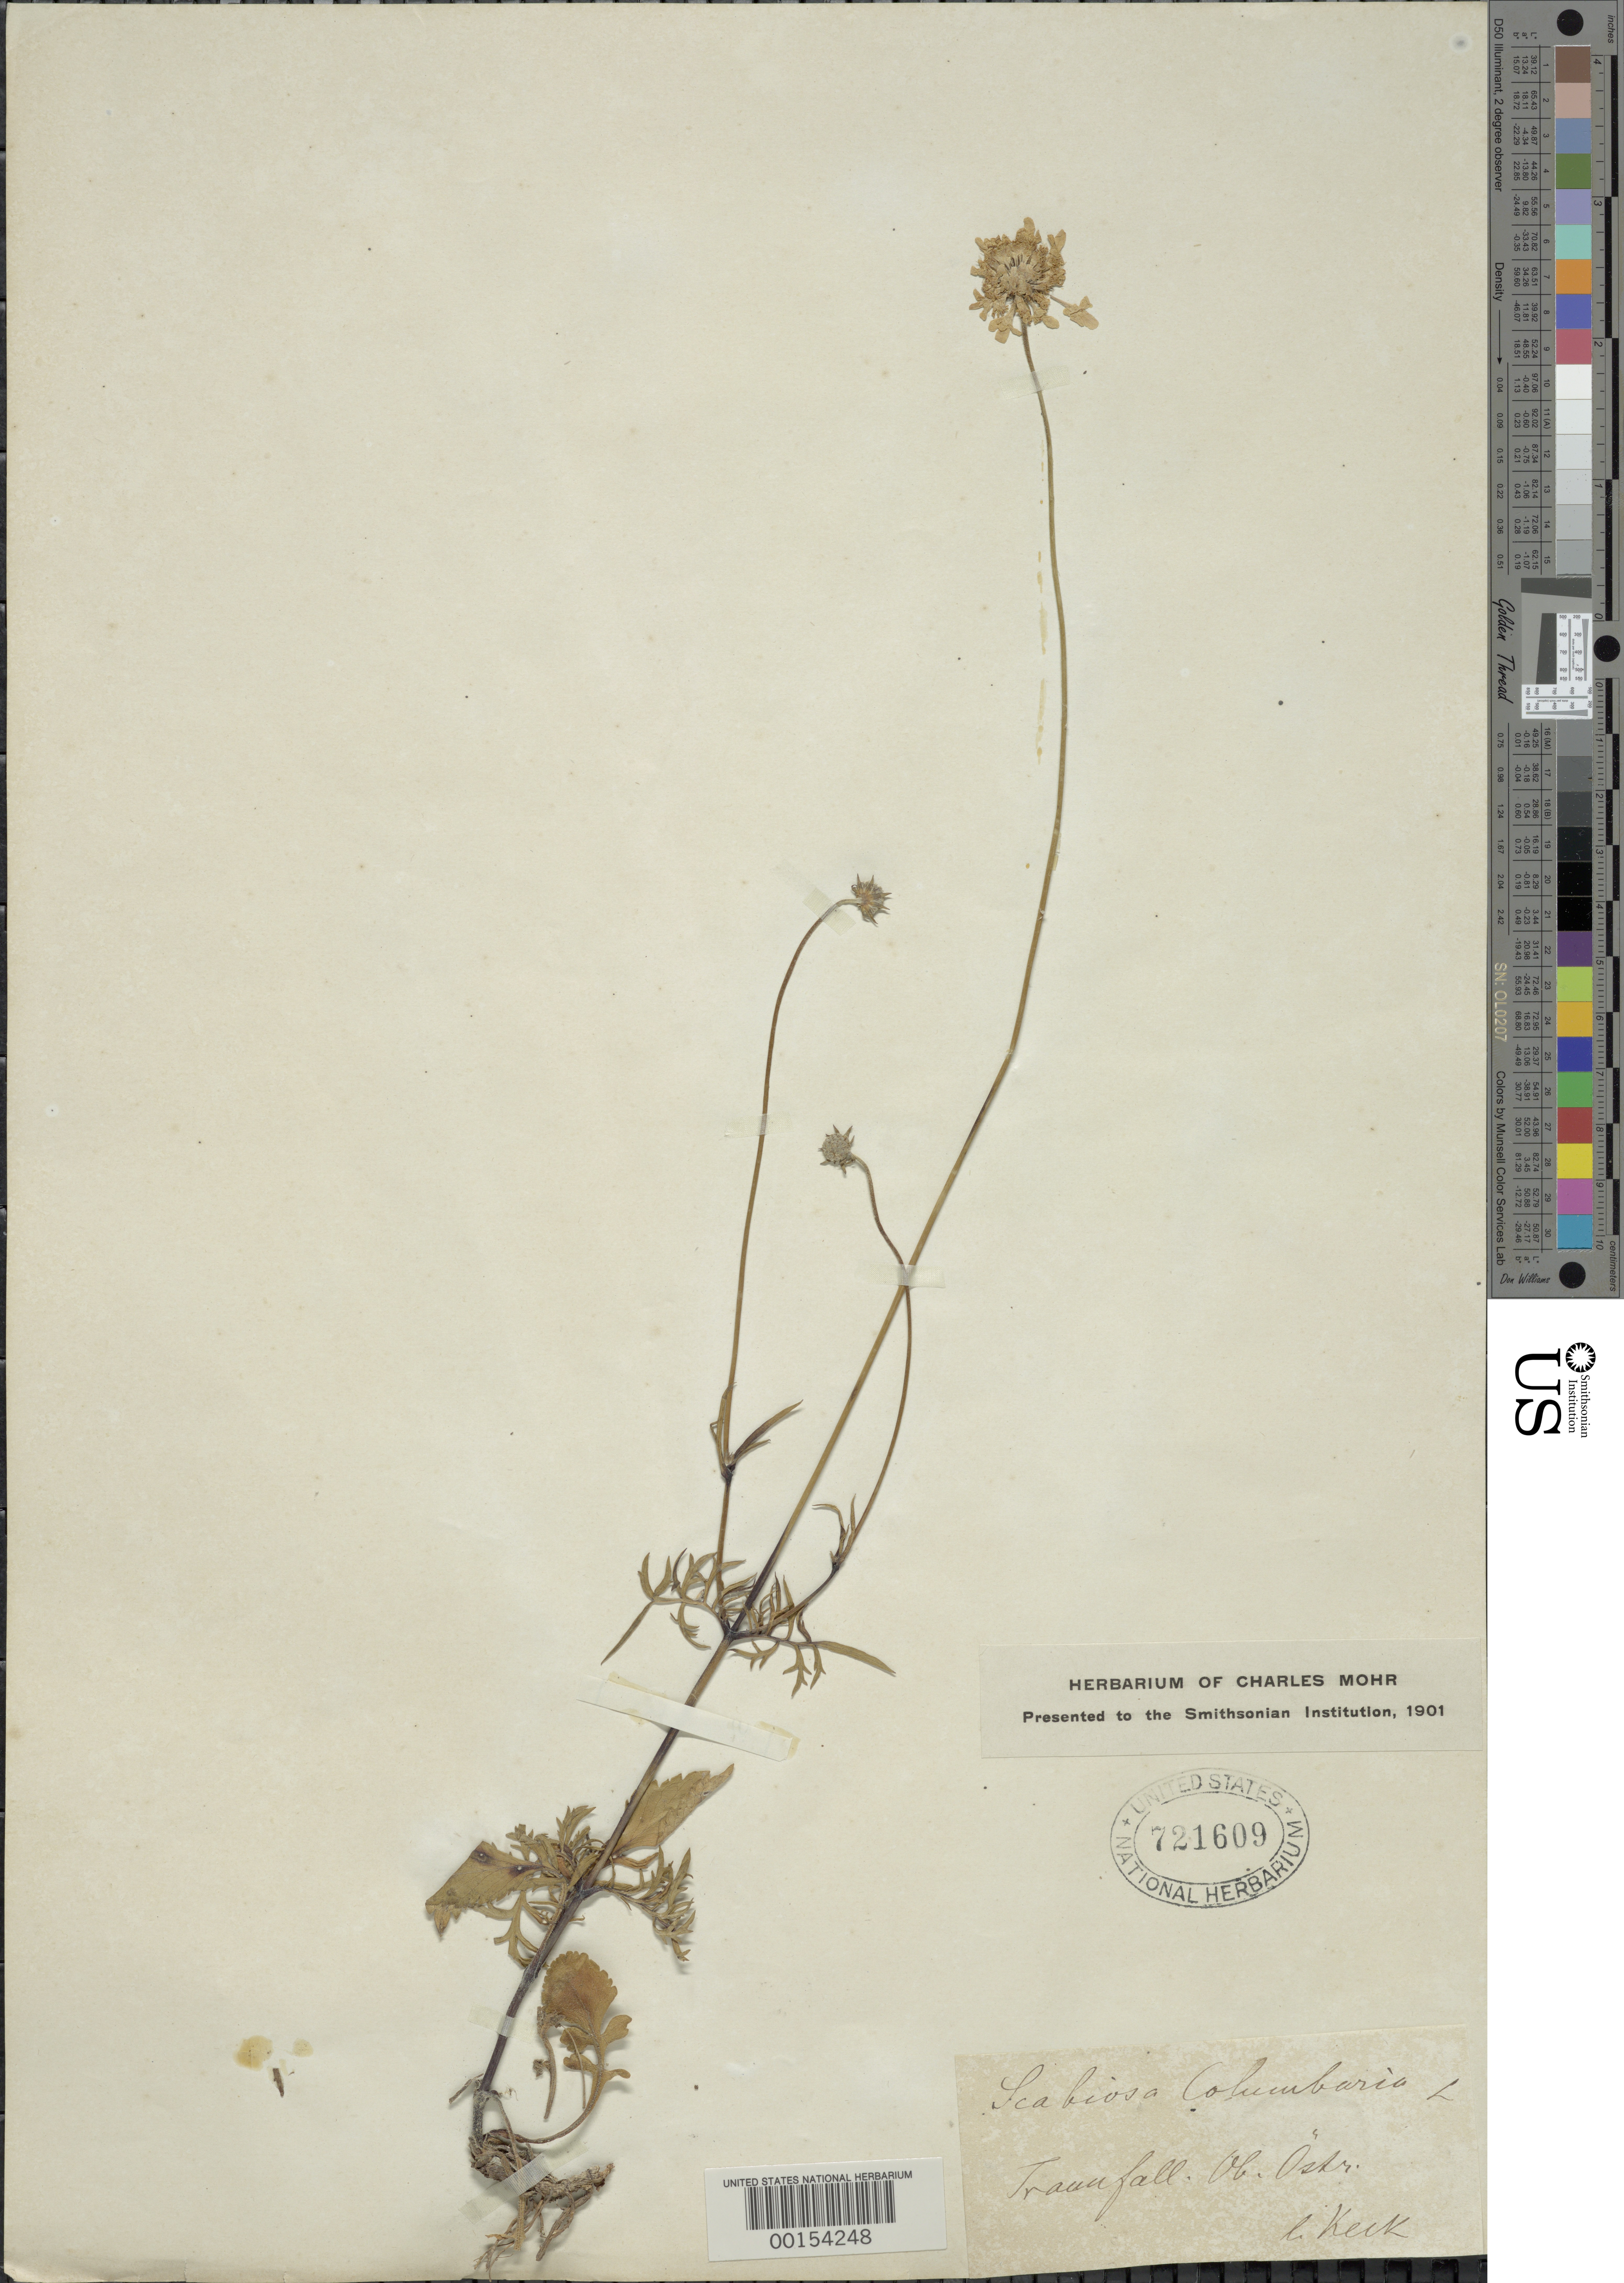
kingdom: Plantae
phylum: Tracheophyta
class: Magnoliopsida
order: Dipsacales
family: Caprifoliaceae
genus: Scabiosa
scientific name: Scabiosa columbaria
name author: L.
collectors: -- Keck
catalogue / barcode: US 721609